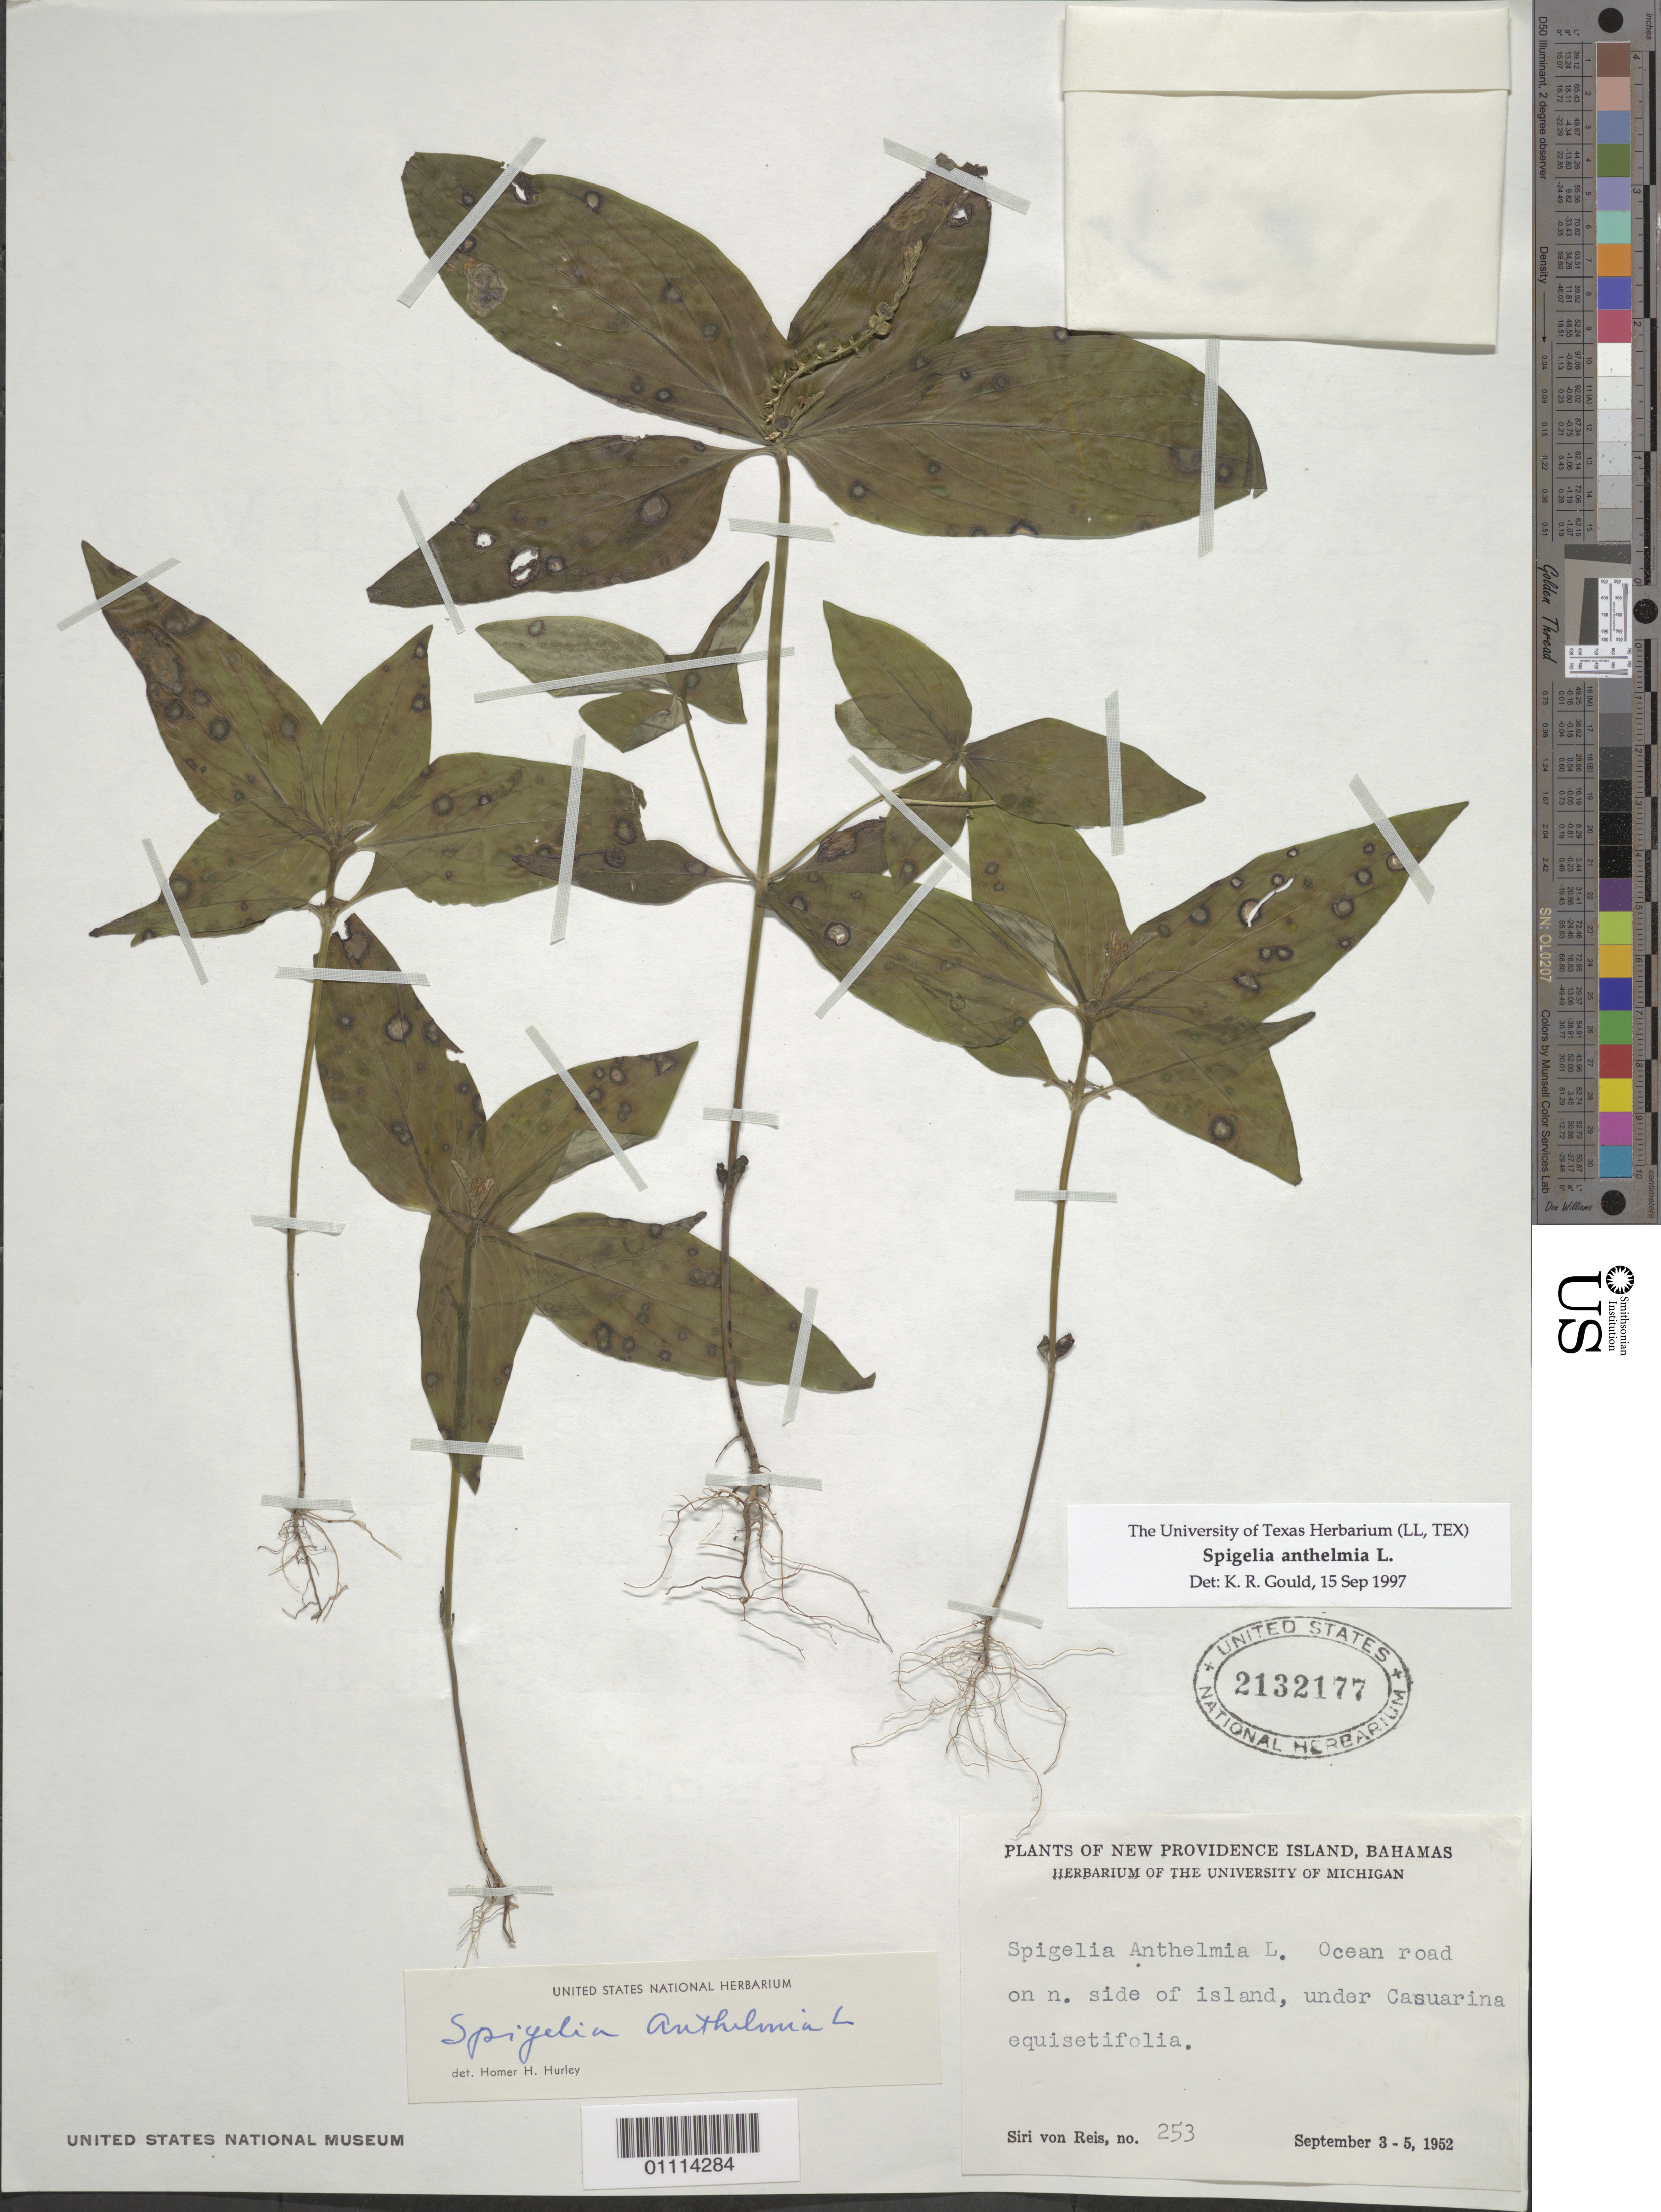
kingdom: Plantae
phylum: Tracheophyta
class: Magnoliopsida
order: Gentianales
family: Loganiaceae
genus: Spigelia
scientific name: Spigelia anthelmia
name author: L.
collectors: S. von Reis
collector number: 253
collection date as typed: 03 Sep 1952 to 05 Sep 1952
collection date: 1952-09-03/1952-09-05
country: Bahamas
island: New Providence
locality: Ocean road on N. side of island, under Casuarina equisetifolia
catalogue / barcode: US 2132177